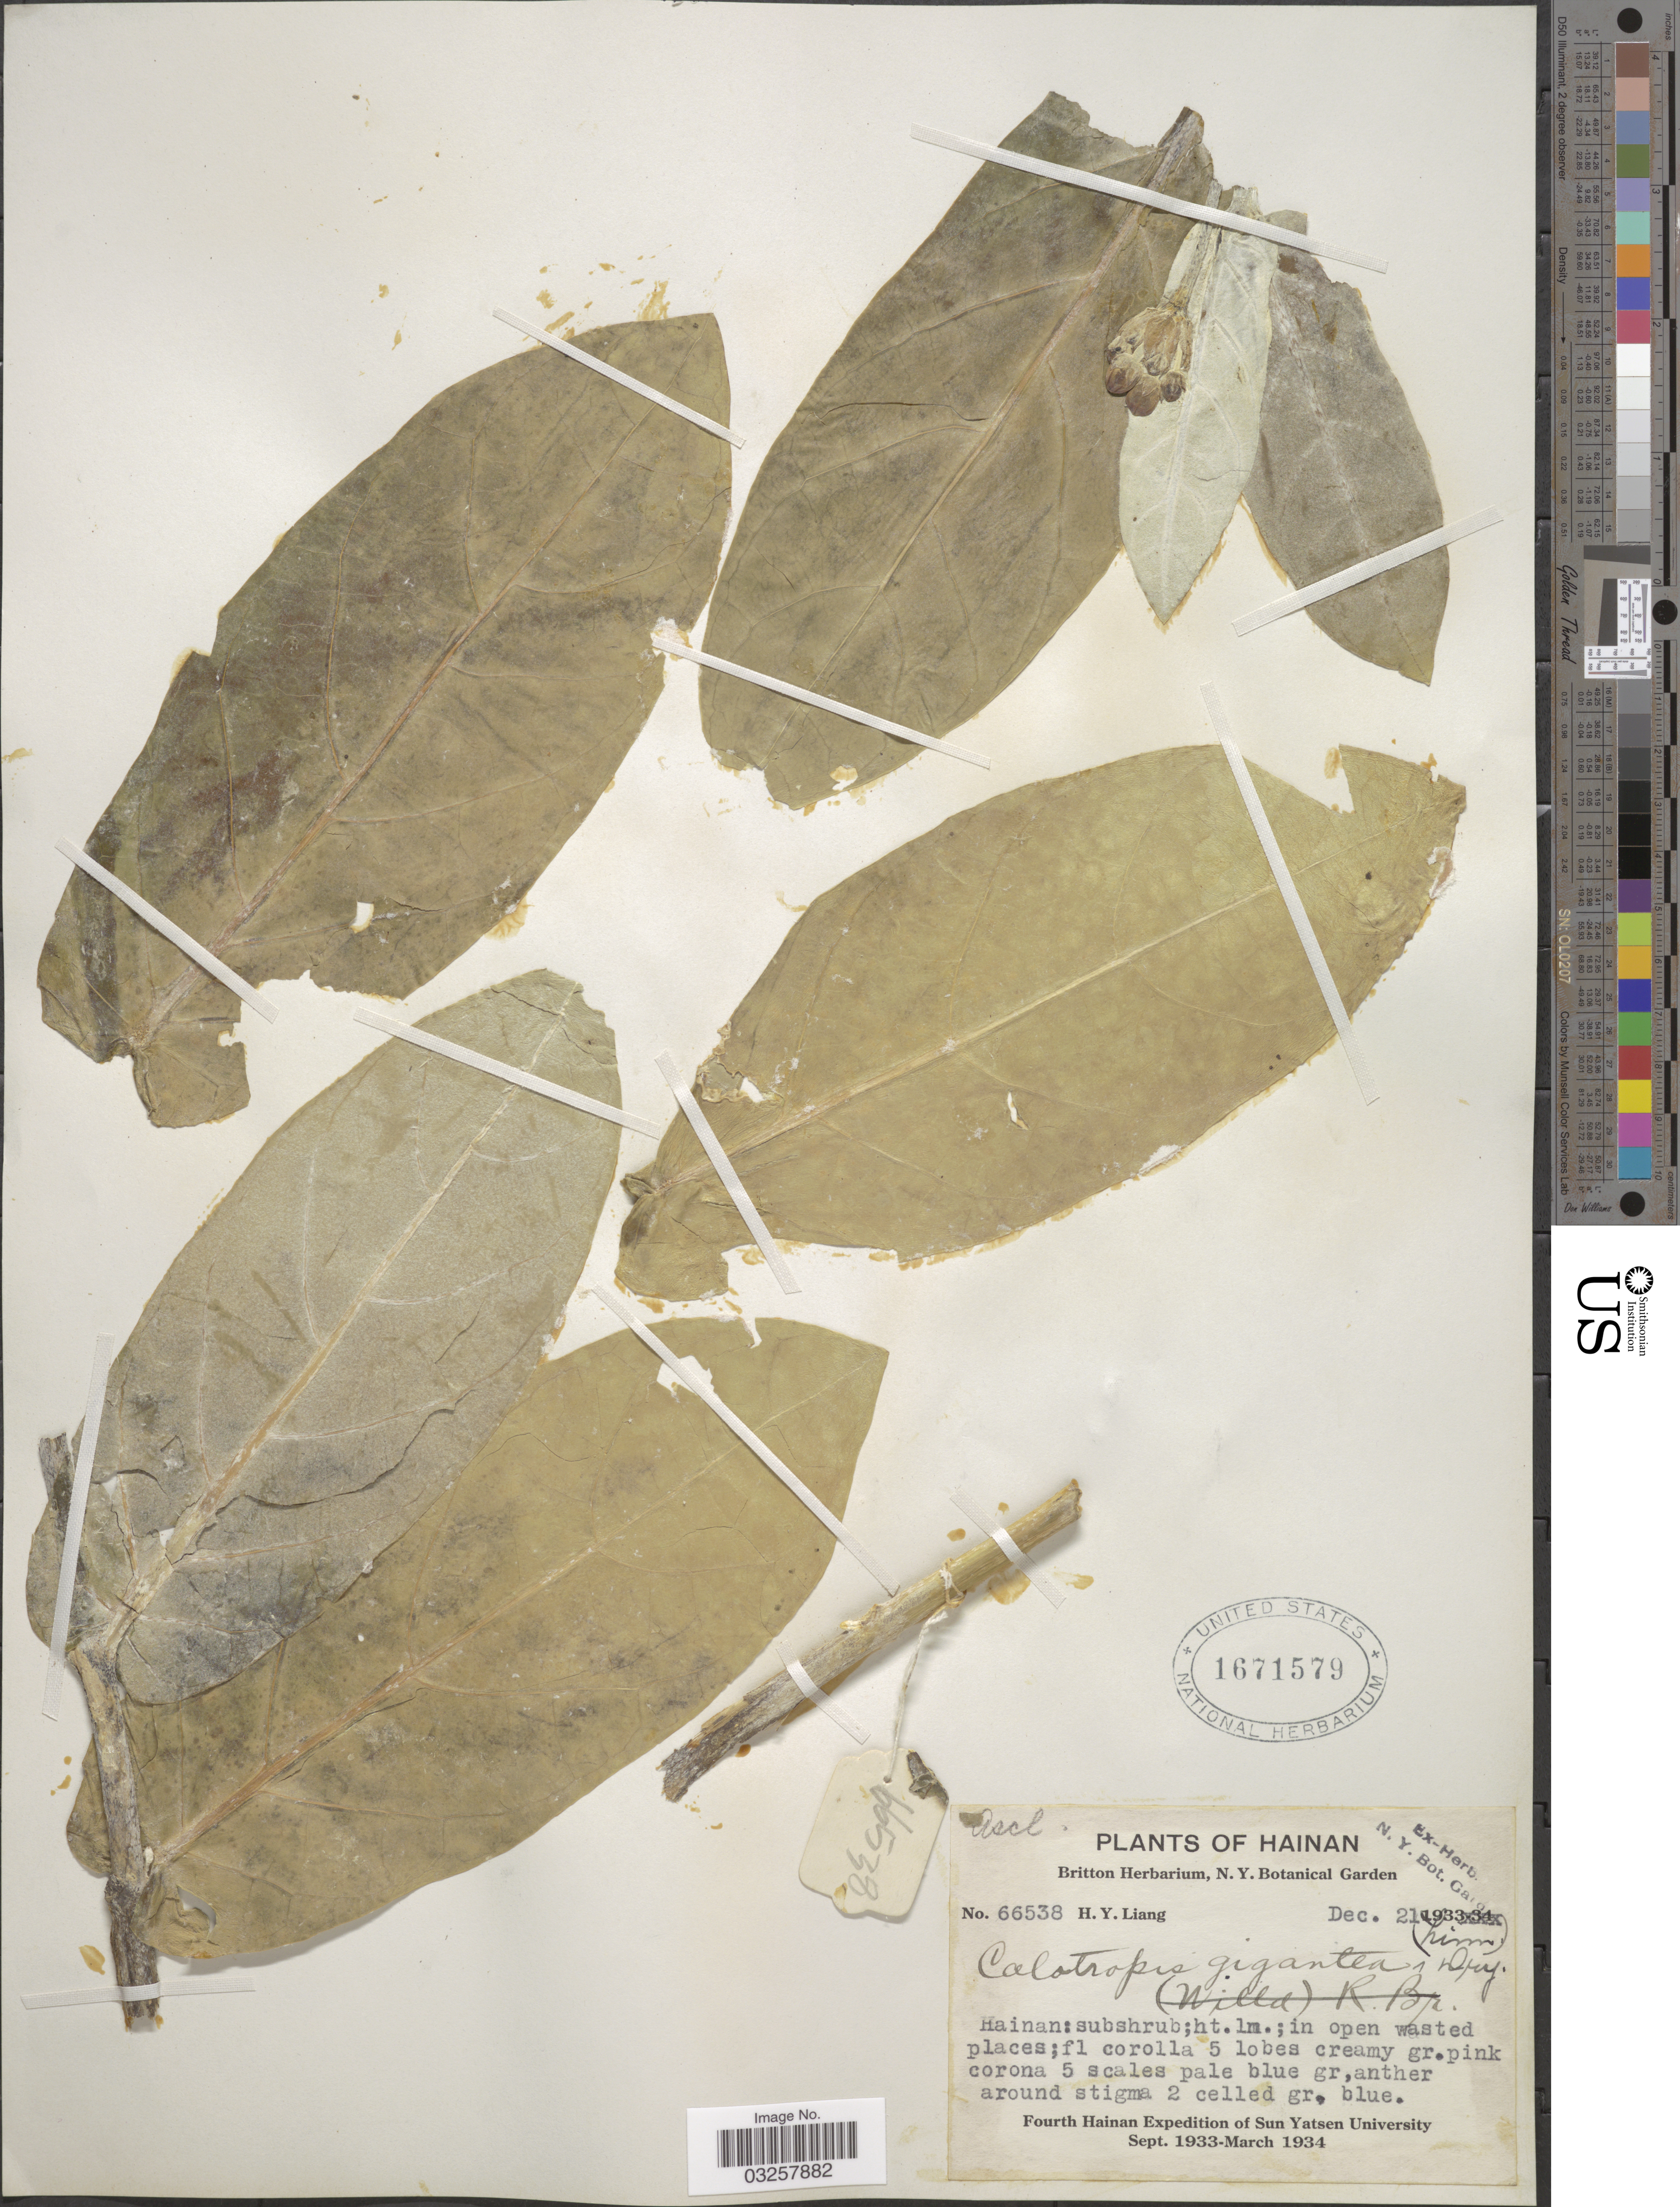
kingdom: Plantae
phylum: Tracheophyta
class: Magnoliopsida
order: Gentianales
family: Apocynaceae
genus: Calotropis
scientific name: Calotropis gigantea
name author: (L.) W.T. Aiton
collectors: H. Y. Liang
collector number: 66538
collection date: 1933-12-21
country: China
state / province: Hainan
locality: Hainan.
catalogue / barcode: US 1671579